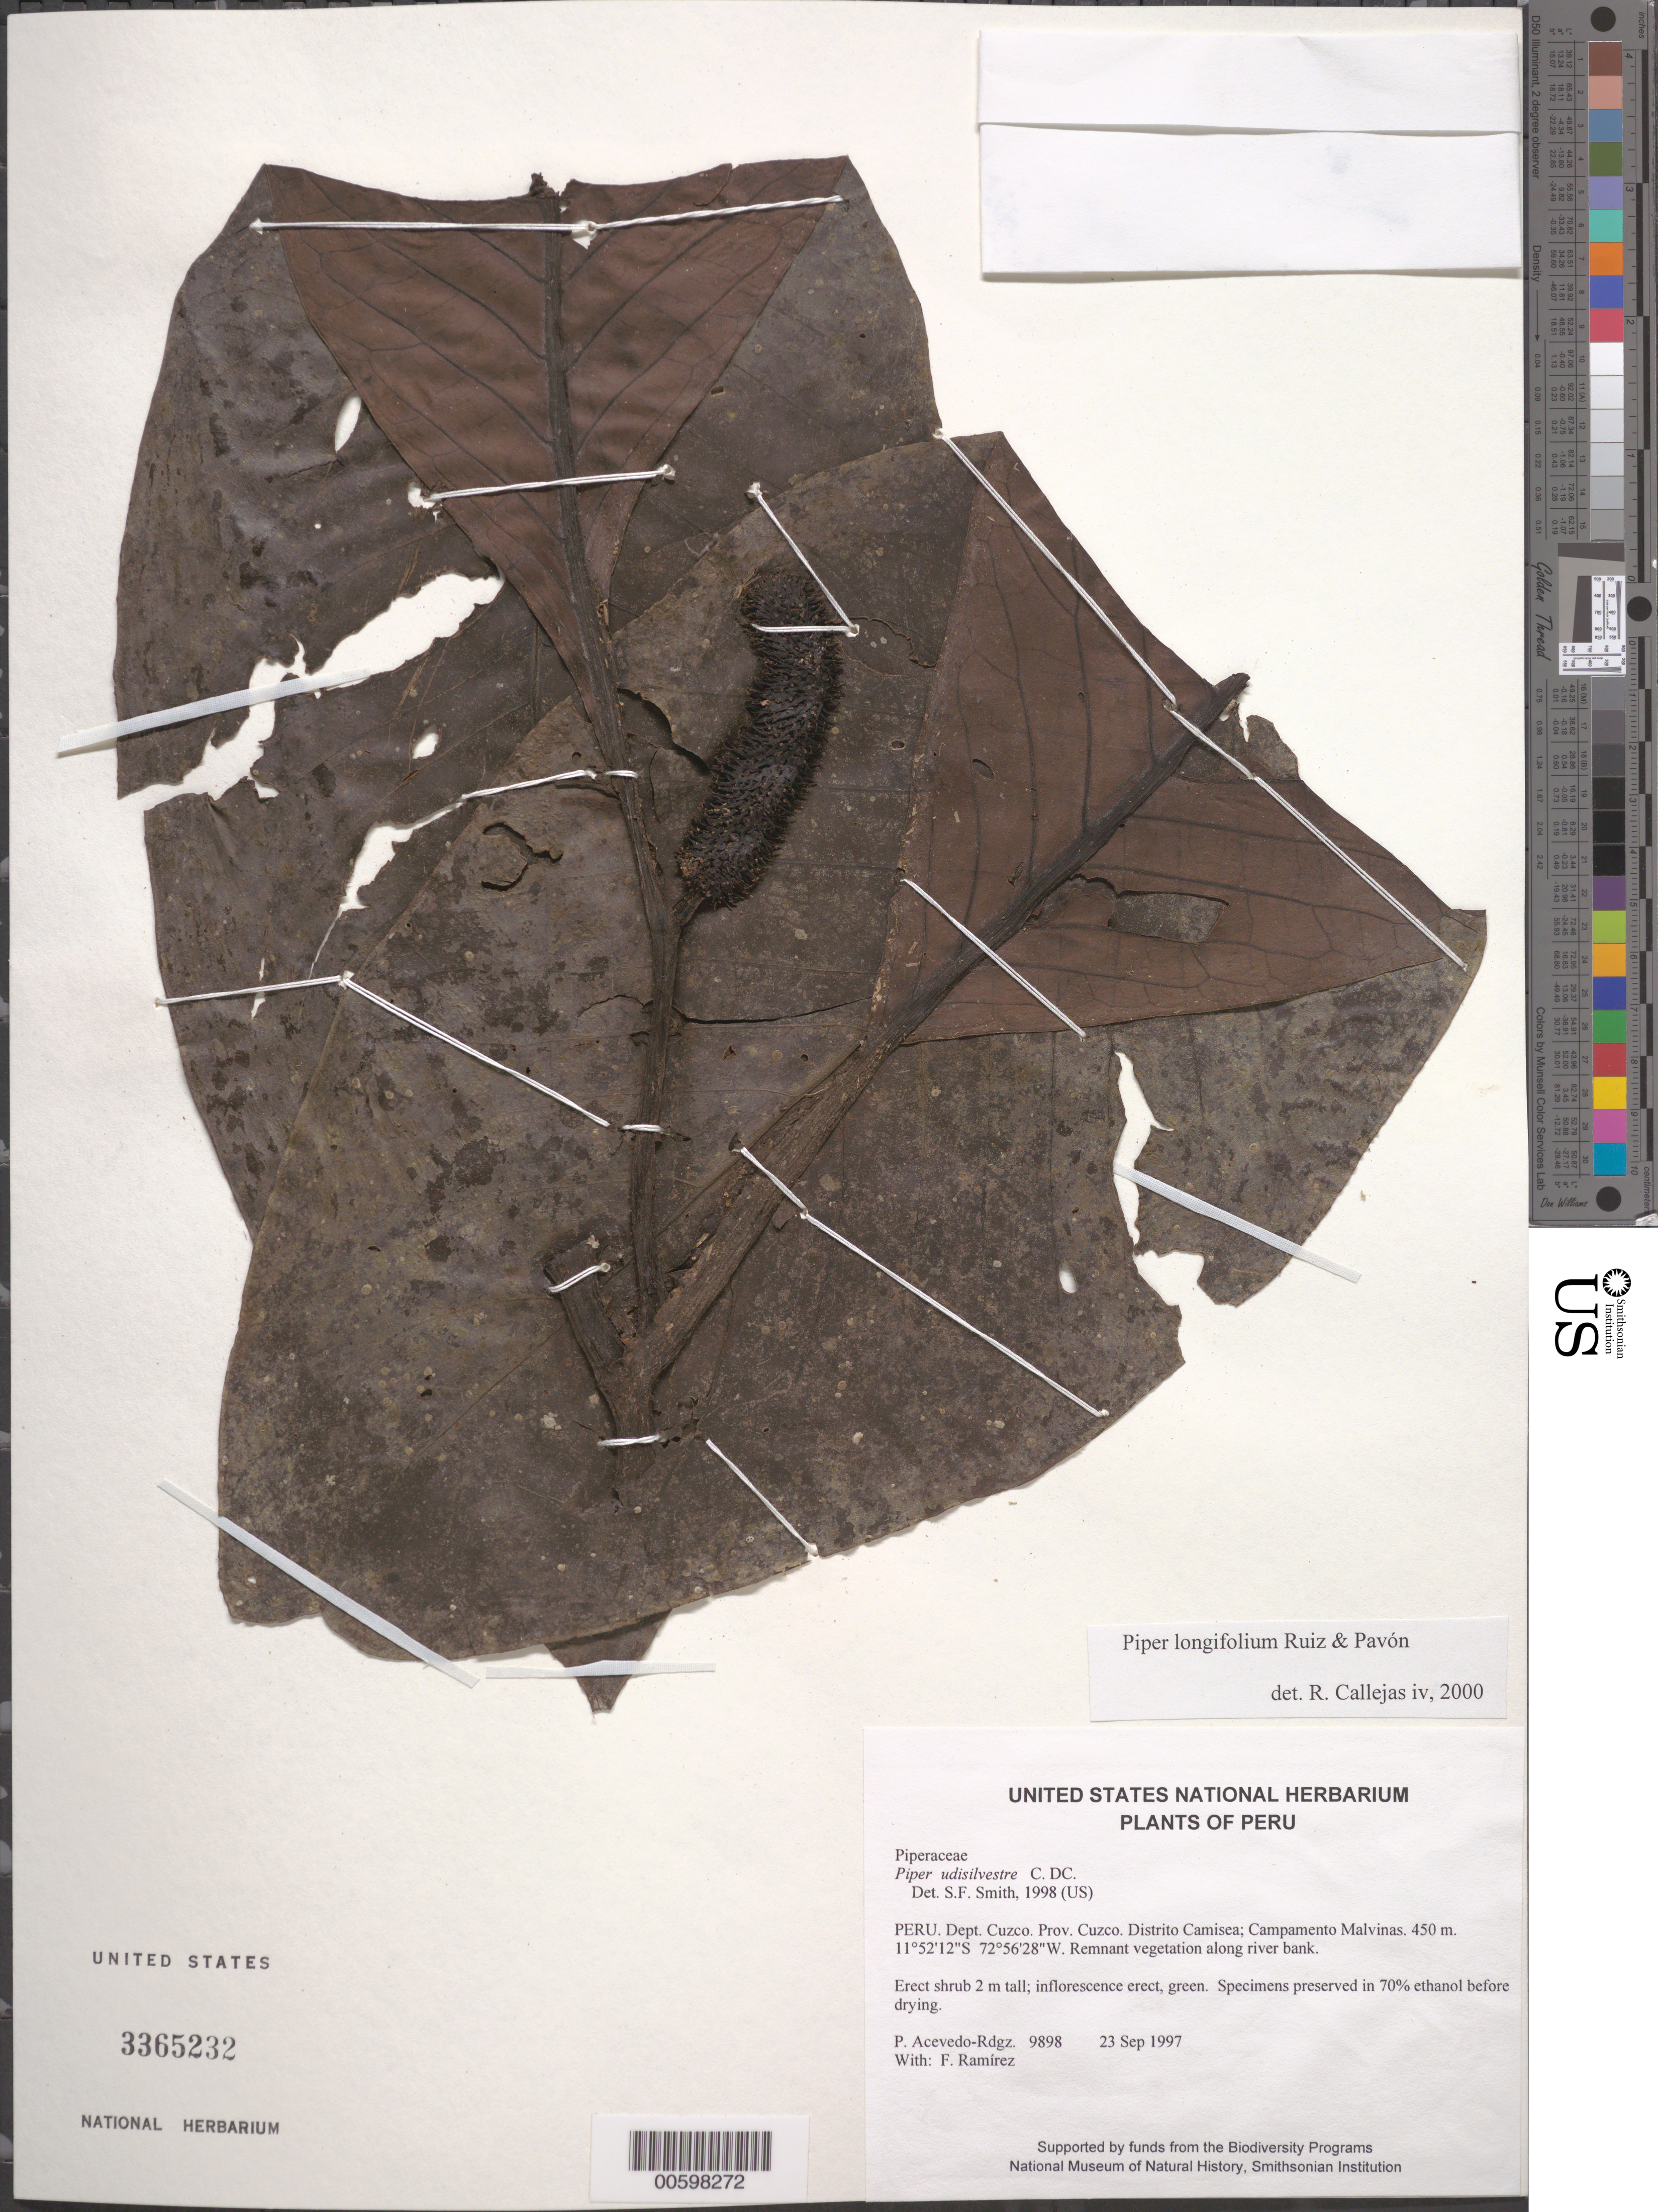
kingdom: Plantae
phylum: Tracheophyta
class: Magnoliopsida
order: Piperales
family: Piperaceae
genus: Piper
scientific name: Piper longifolium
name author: Ruiz & Pav.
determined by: Callejas, Ricardo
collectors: P. Acevedo-Rodr. & F. Ramirez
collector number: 9898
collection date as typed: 23 Sep 1997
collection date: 1997-09-23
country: Peru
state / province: Cusco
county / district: Cusco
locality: Distrito Camisea; Campamento Malvinas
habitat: Remnant vegetation along river bank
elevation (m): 450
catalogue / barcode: US 3365232